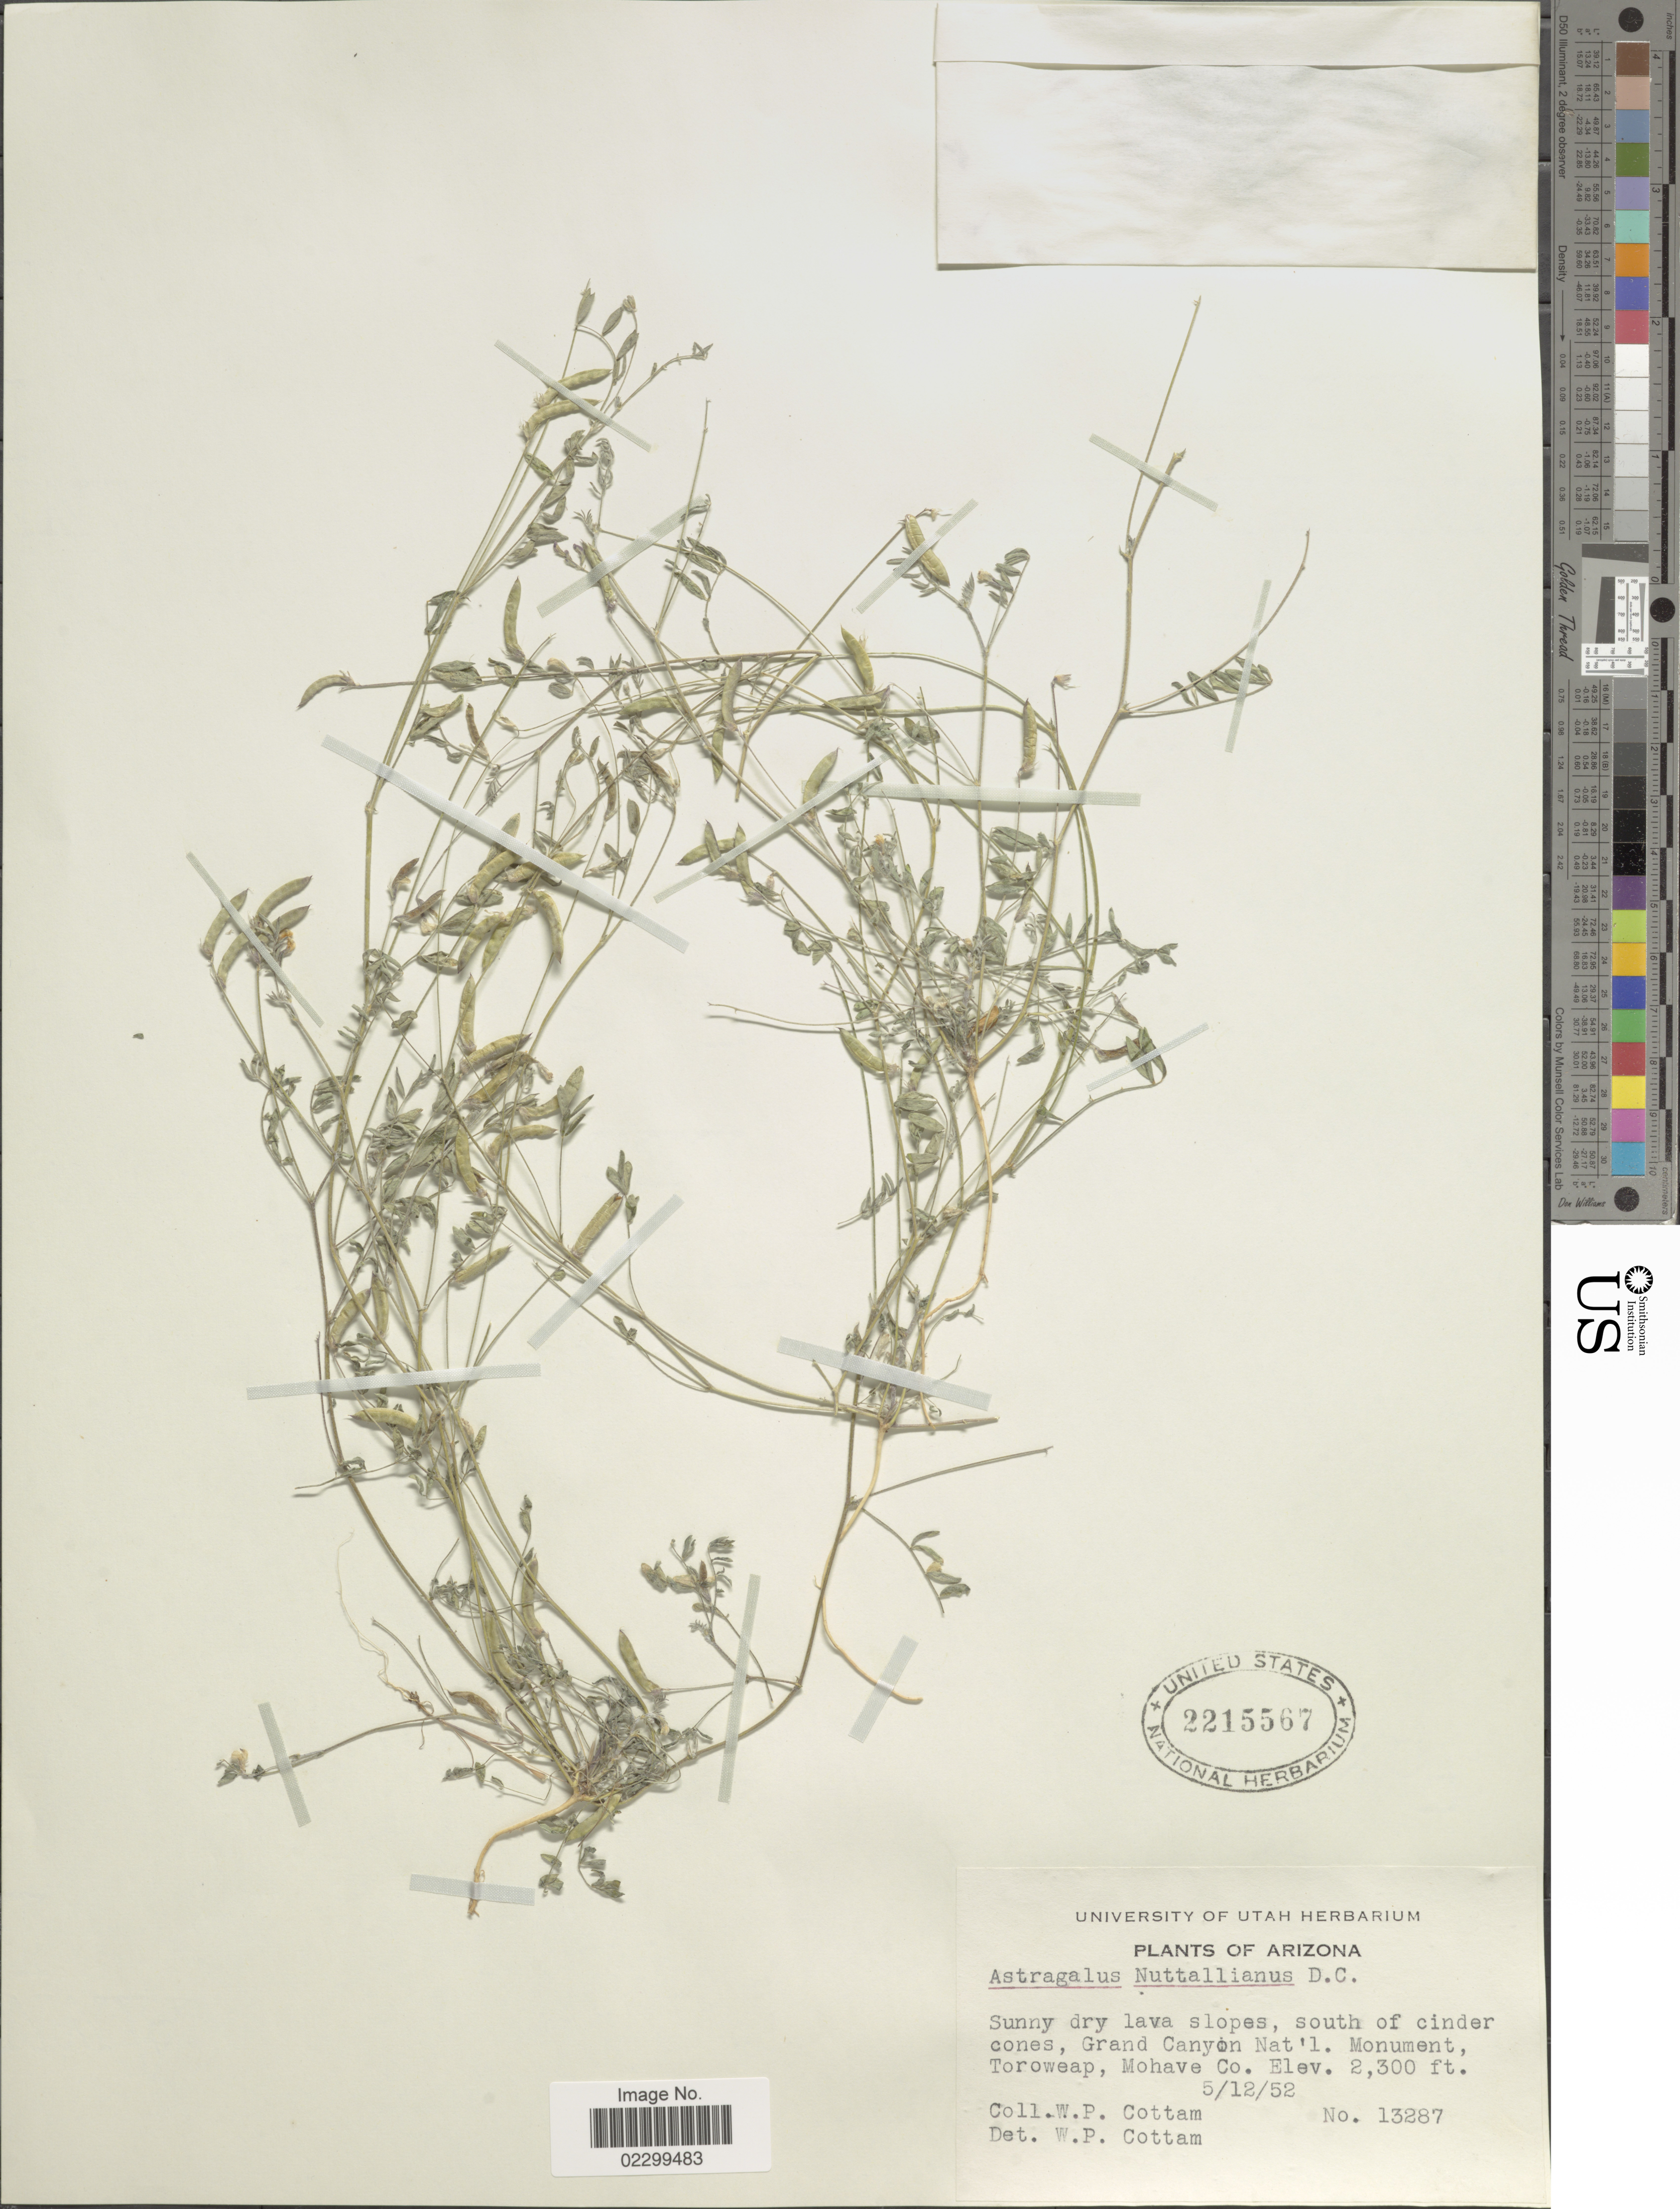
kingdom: Plantae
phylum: Tracheophyta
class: Magnoliopsida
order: Fabales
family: Fabaceae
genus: Astragalus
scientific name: Astragalus emoryanus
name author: (Rydb.) Cory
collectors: W. Cottam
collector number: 13287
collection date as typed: Transcribed d/m/y: 12/5/52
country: United States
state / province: Arizona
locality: Sunny dry lava slopes, south of cinder cones, Grand Canyon Nat'l. Monument, Toroweap, Mohave Co.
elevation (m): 701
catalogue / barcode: US 2215567